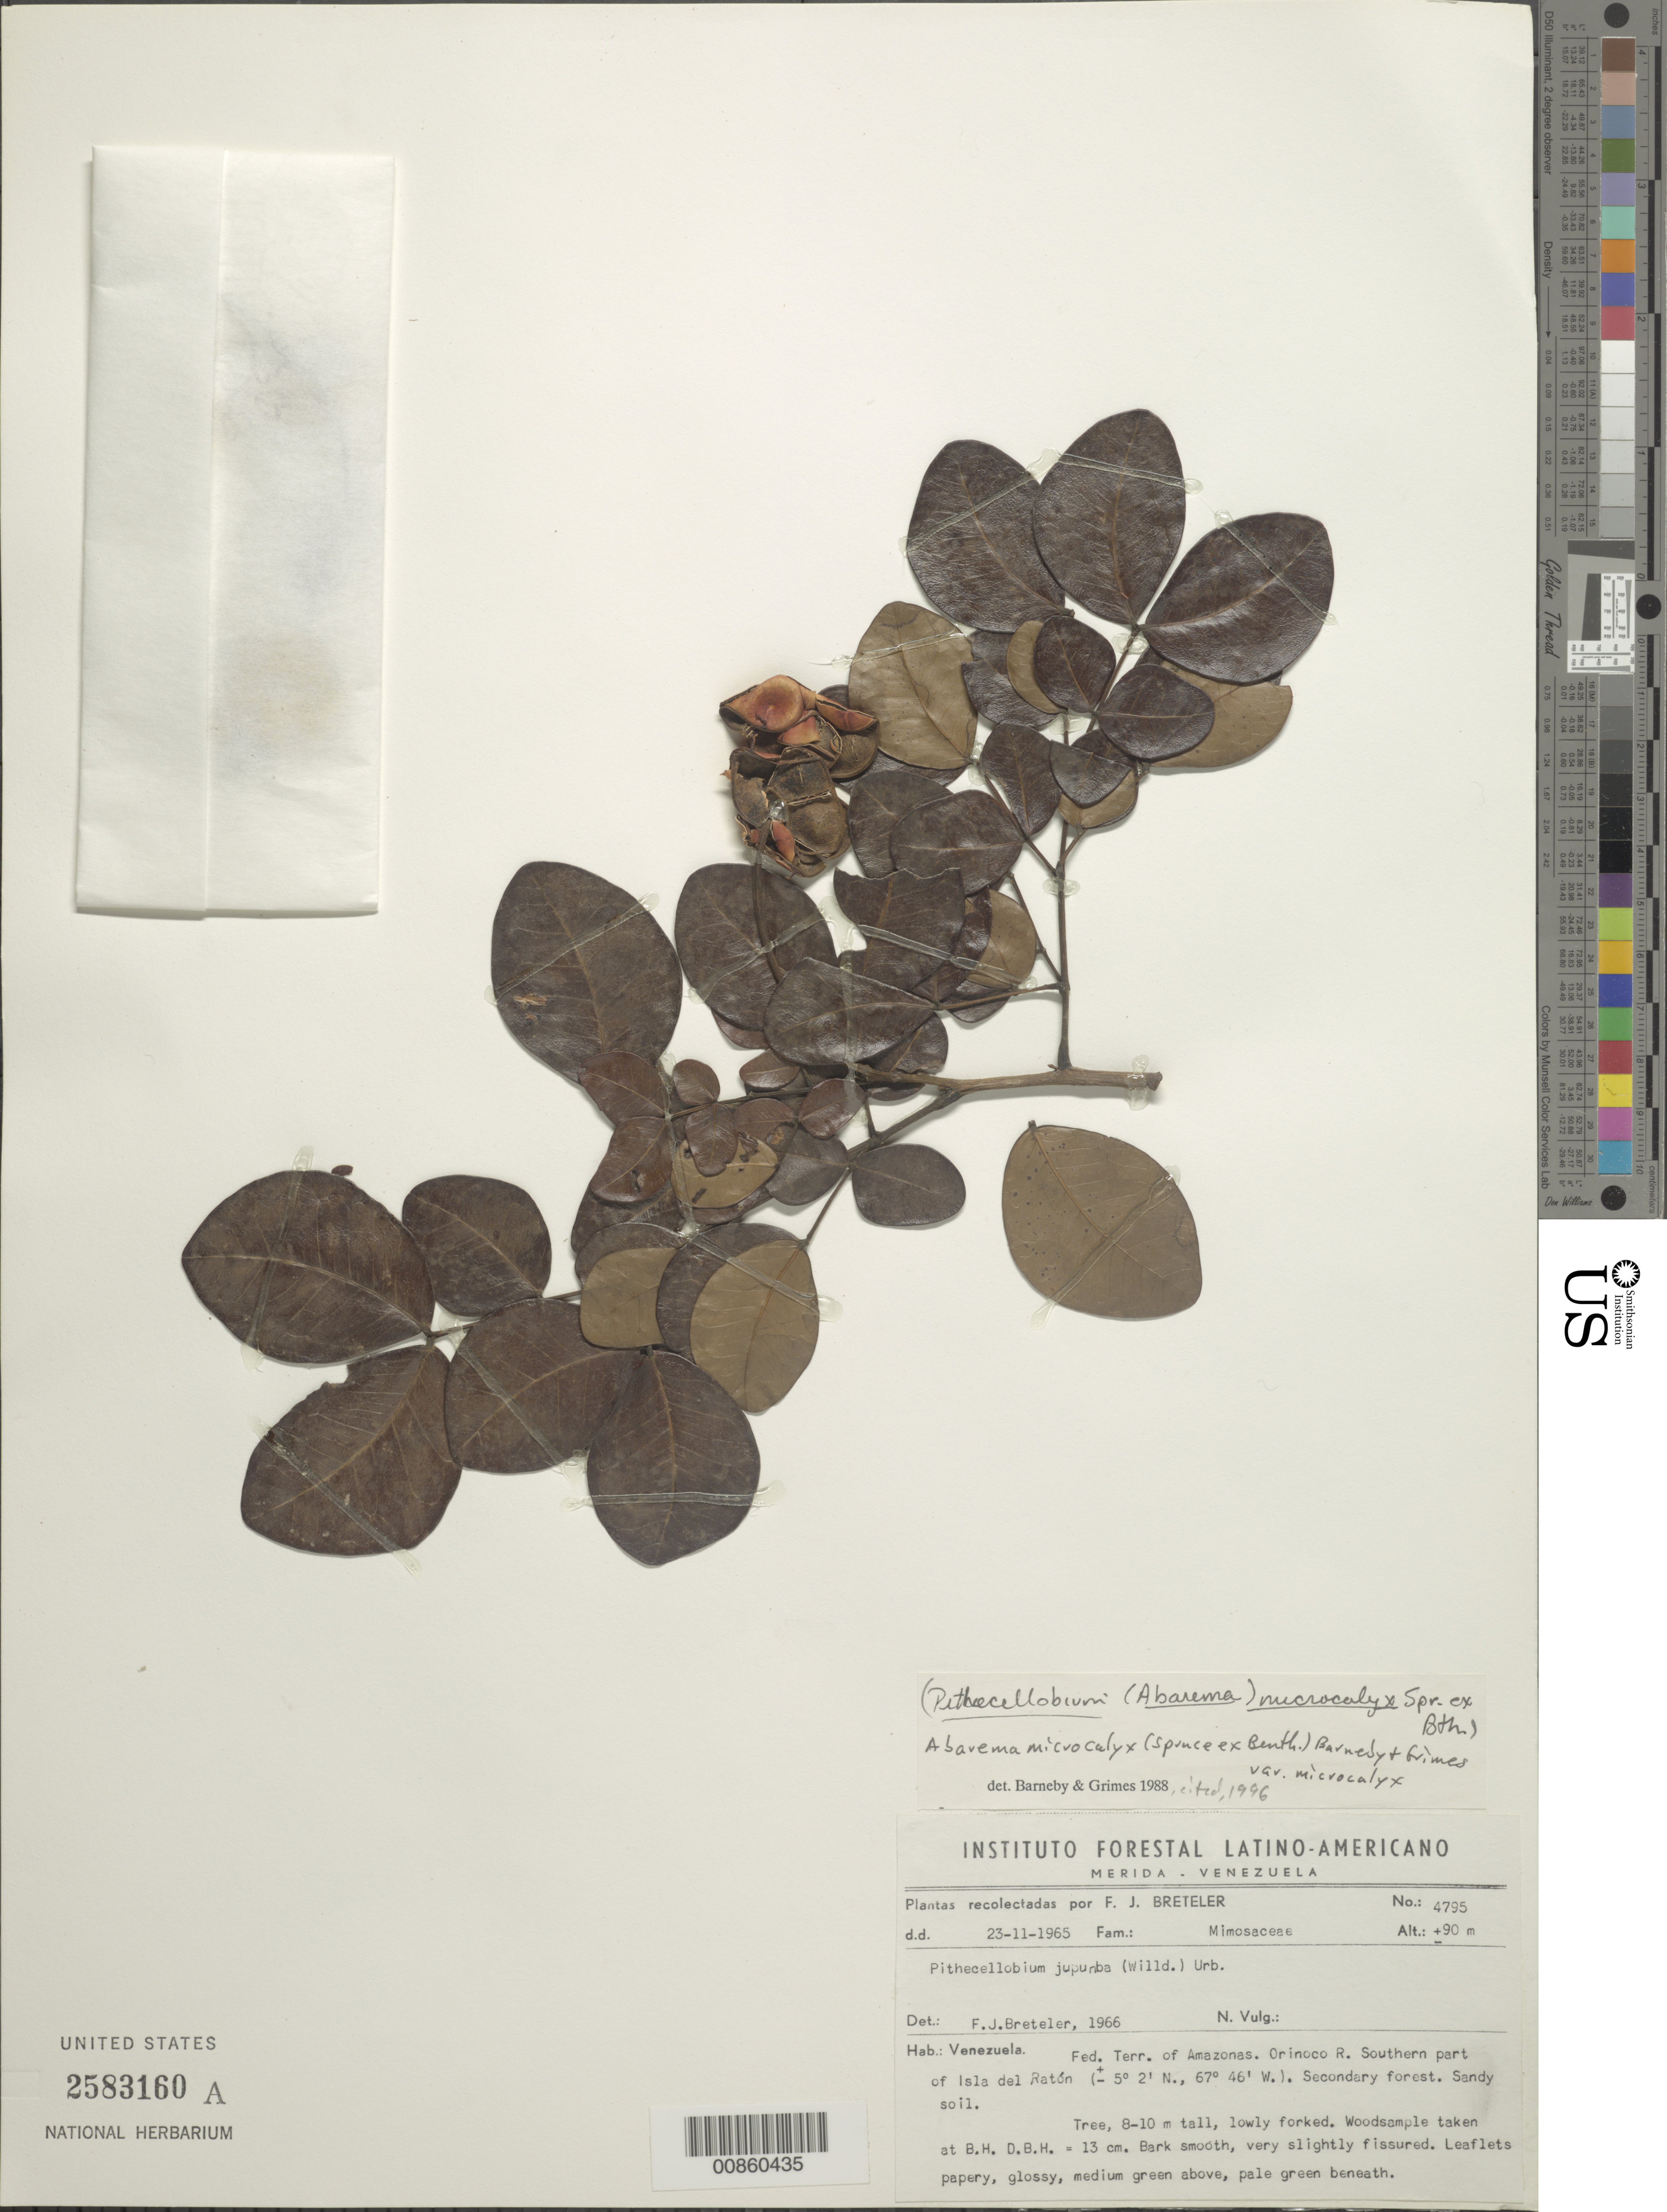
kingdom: Plantae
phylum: Tracheophyta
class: Magnoliopsida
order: Fabales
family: Fabaceae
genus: Abarema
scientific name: Abarema microcalyx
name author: (Spruce ex Benth.) Barneby & J.W. Grimes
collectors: F. J. Breteler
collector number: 4795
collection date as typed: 23-Nov-65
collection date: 1965-11-23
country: Venezuela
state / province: Amazonas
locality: Orinoco R., southern part of Isla del Ratón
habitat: Secondary forest, sandy soil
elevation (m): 90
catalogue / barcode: US 2583160A